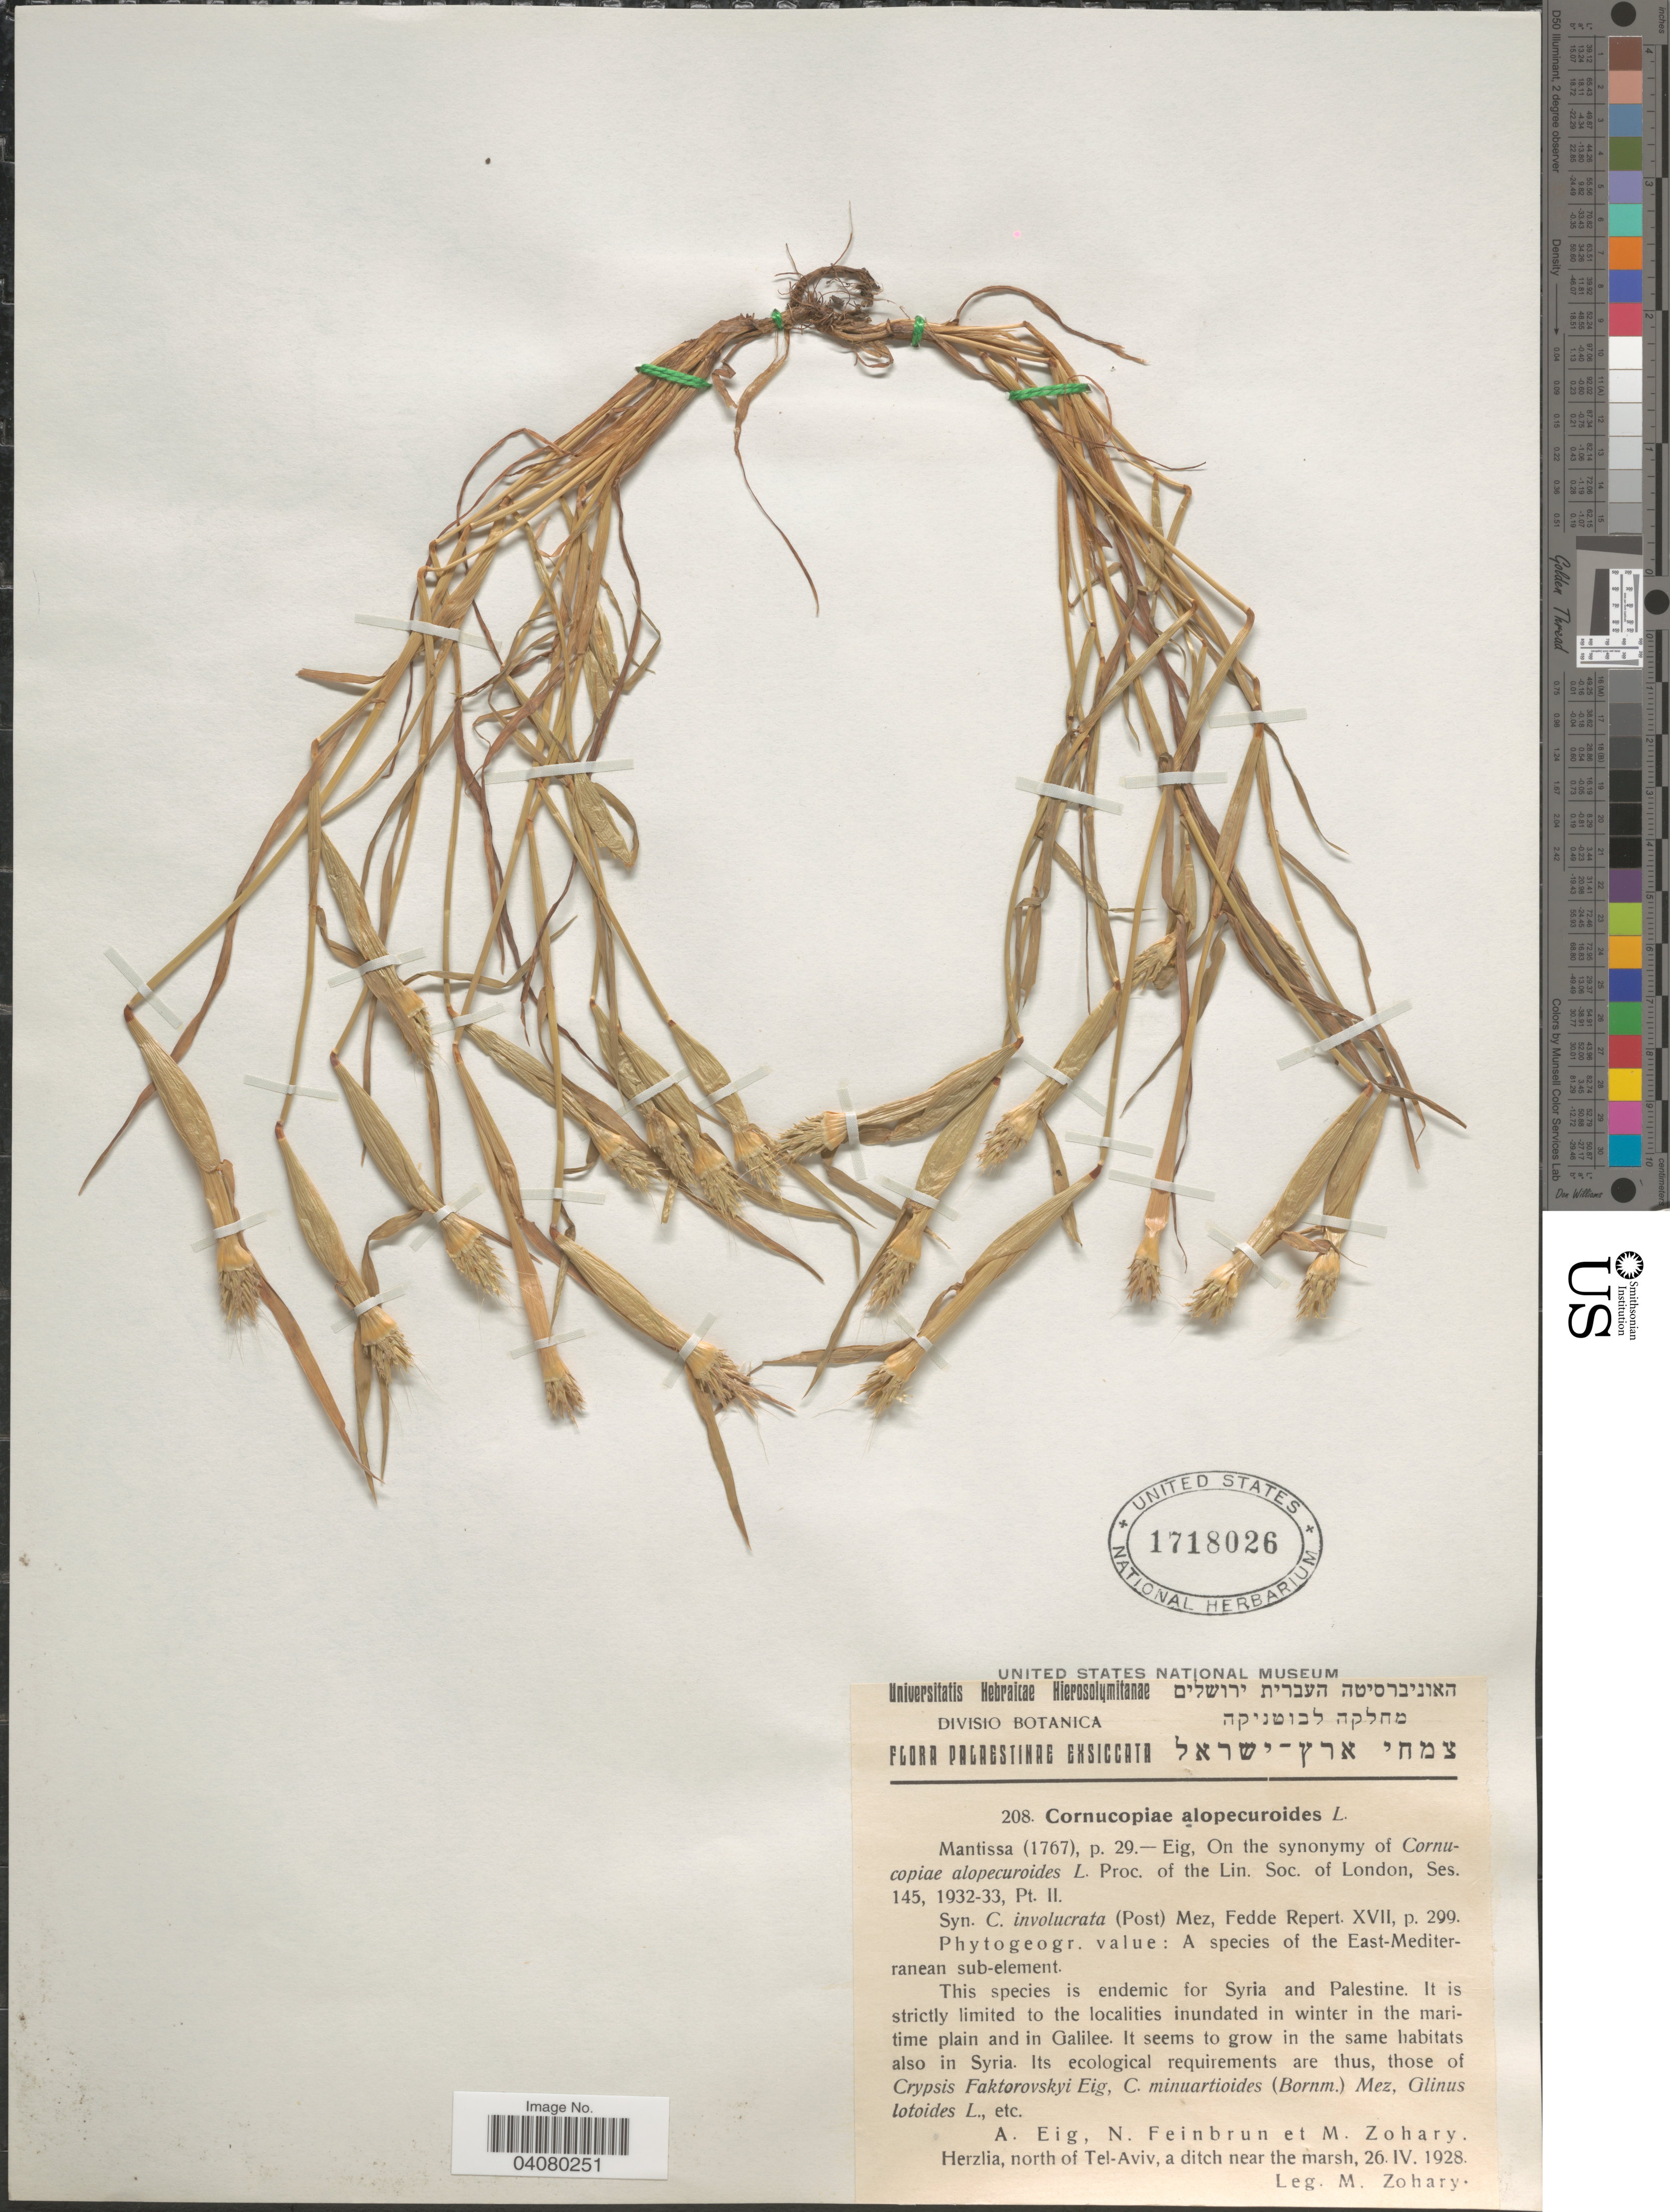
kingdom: Plantae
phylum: Tracheophyta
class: Liliopsida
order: Poales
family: Poaceae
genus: Cornucopiae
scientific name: Cornucopiae alopecuroides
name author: L.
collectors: M. Zohary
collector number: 208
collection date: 1928-04-26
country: Israel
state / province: Tel Aviv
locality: Herzlia, north of Tel-Aviv, a ditch near the marsh. Palaestinae.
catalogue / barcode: US 1718026